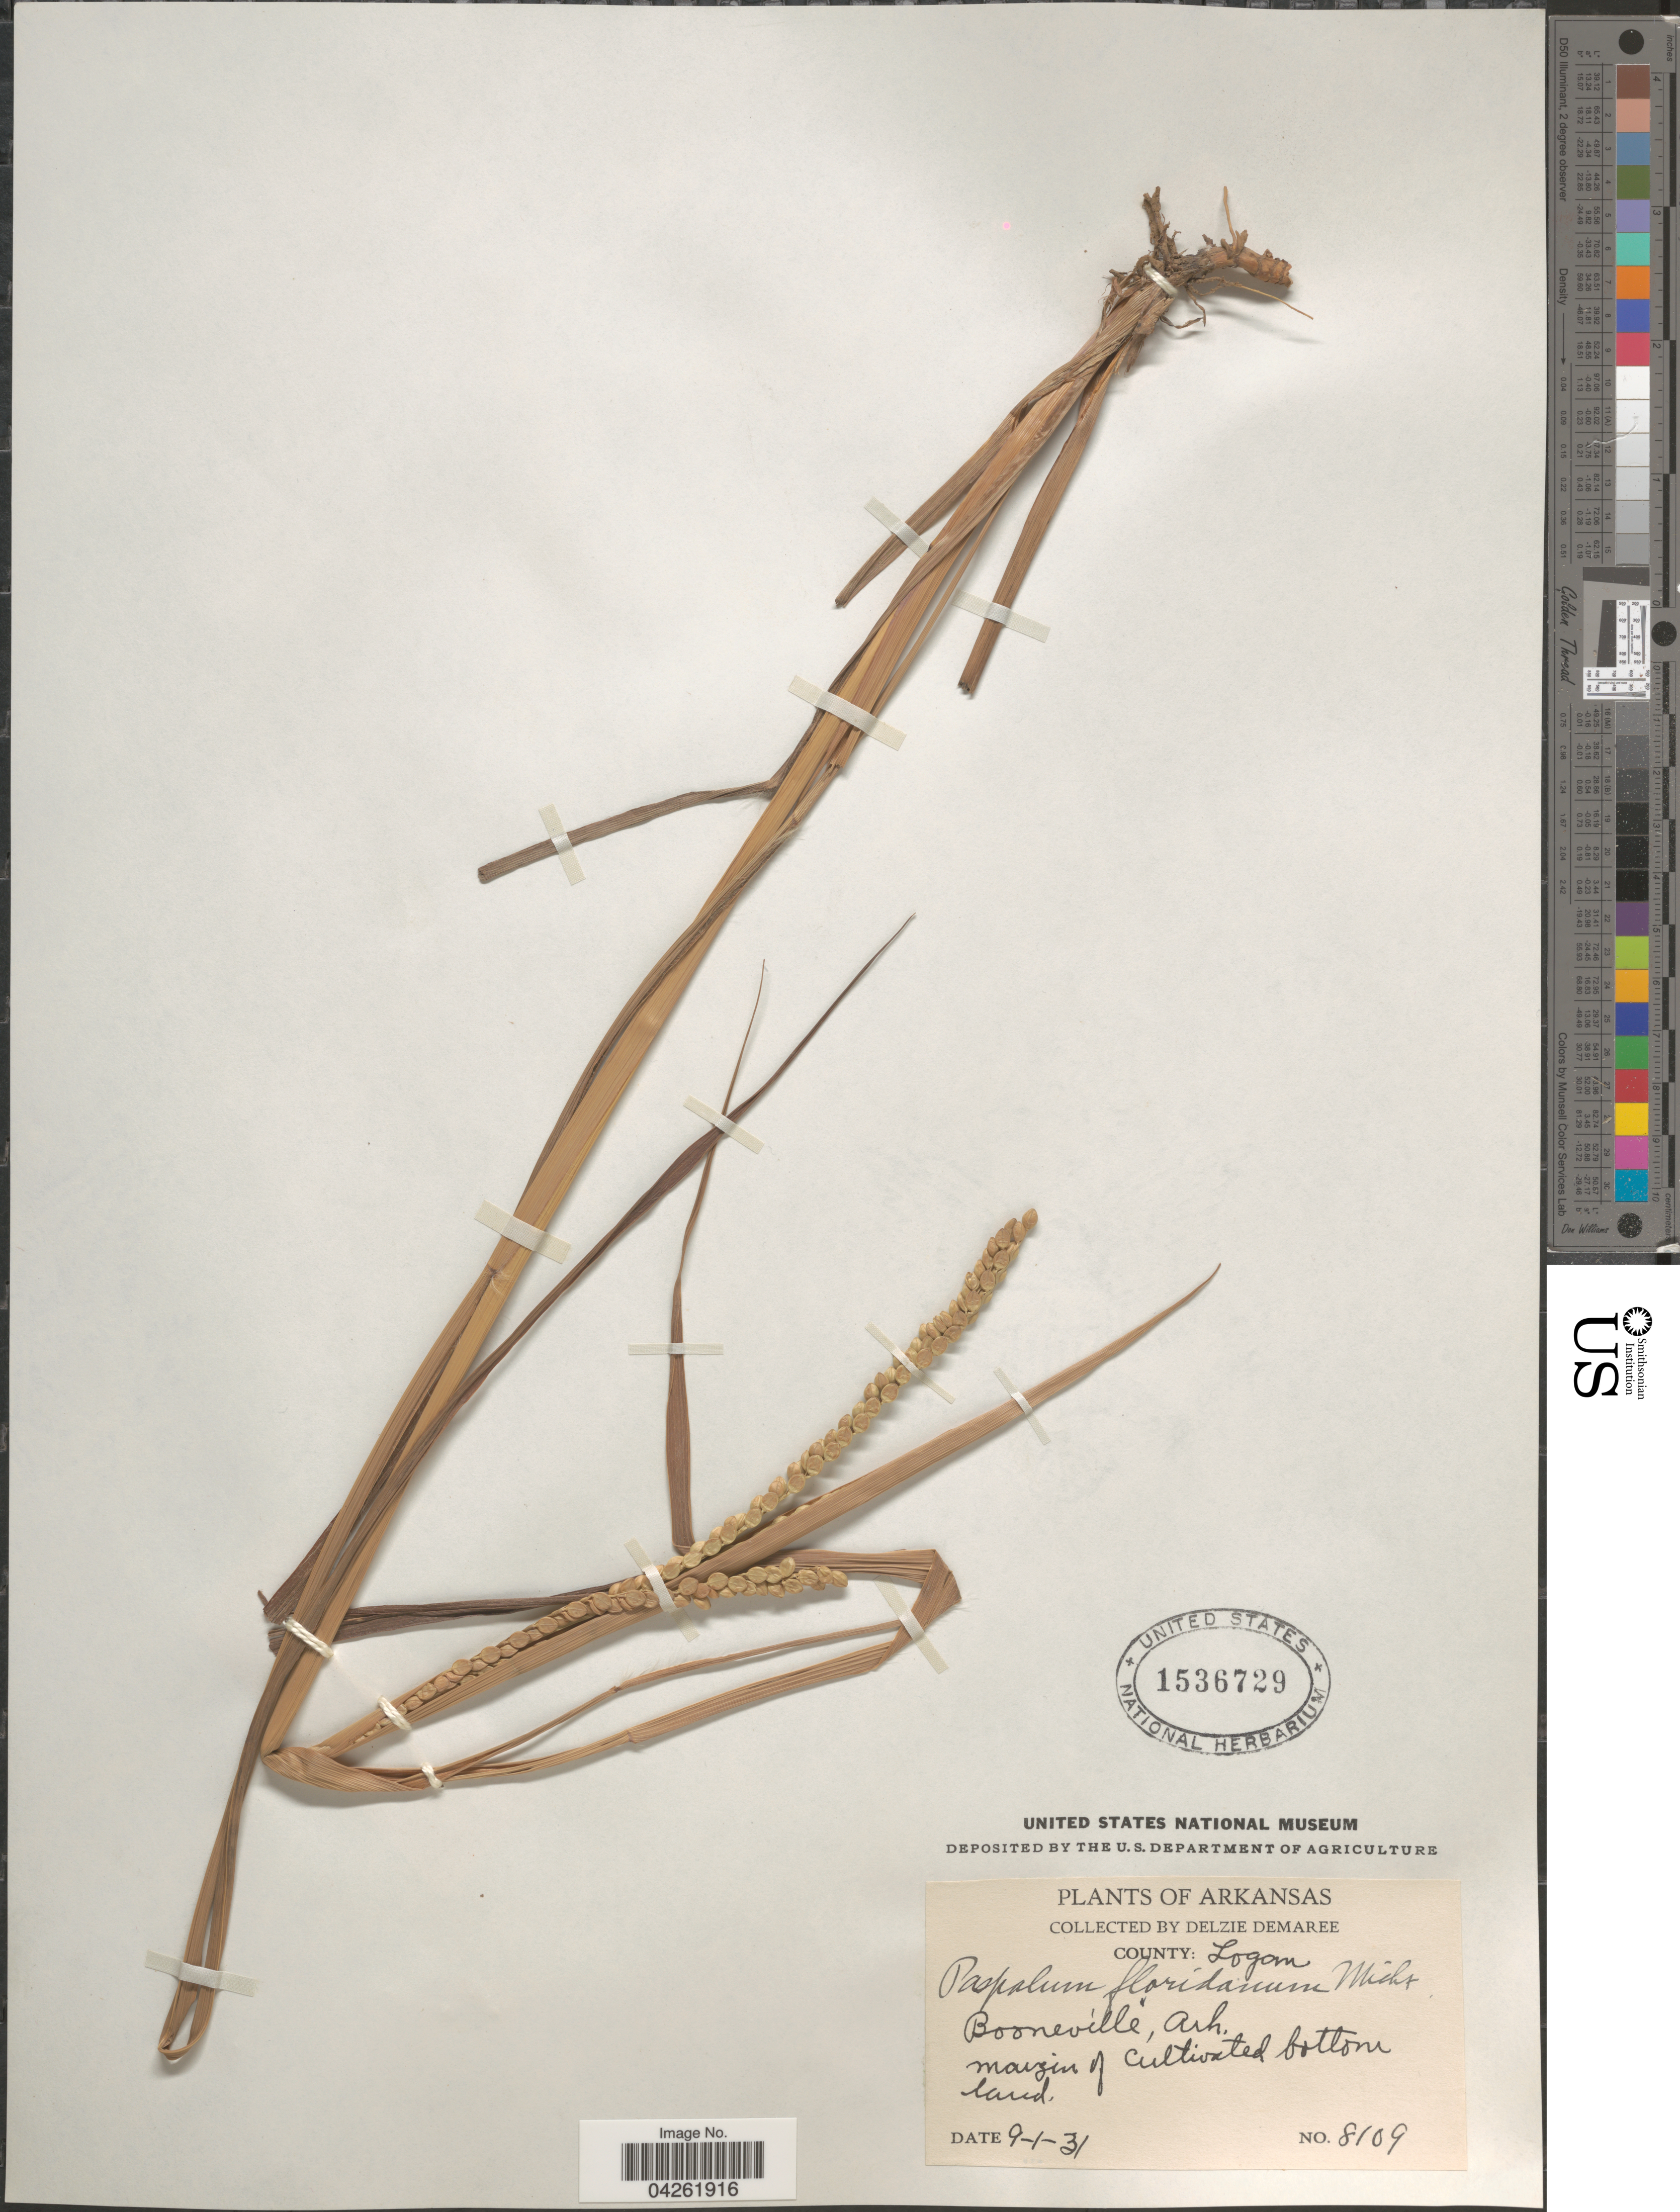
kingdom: Plantae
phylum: Tracheophyta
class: Liliopsida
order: Poales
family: Poaceae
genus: Paspalum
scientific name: Paspalum floridanum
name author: Michx.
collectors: D. Demaree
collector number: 8109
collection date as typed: Transcribed d/m/y: 1/9/31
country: United States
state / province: Arkansas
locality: County: Logan. Booneville, Ark. Margin of cultivated bottom land.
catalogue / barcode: US 1536729